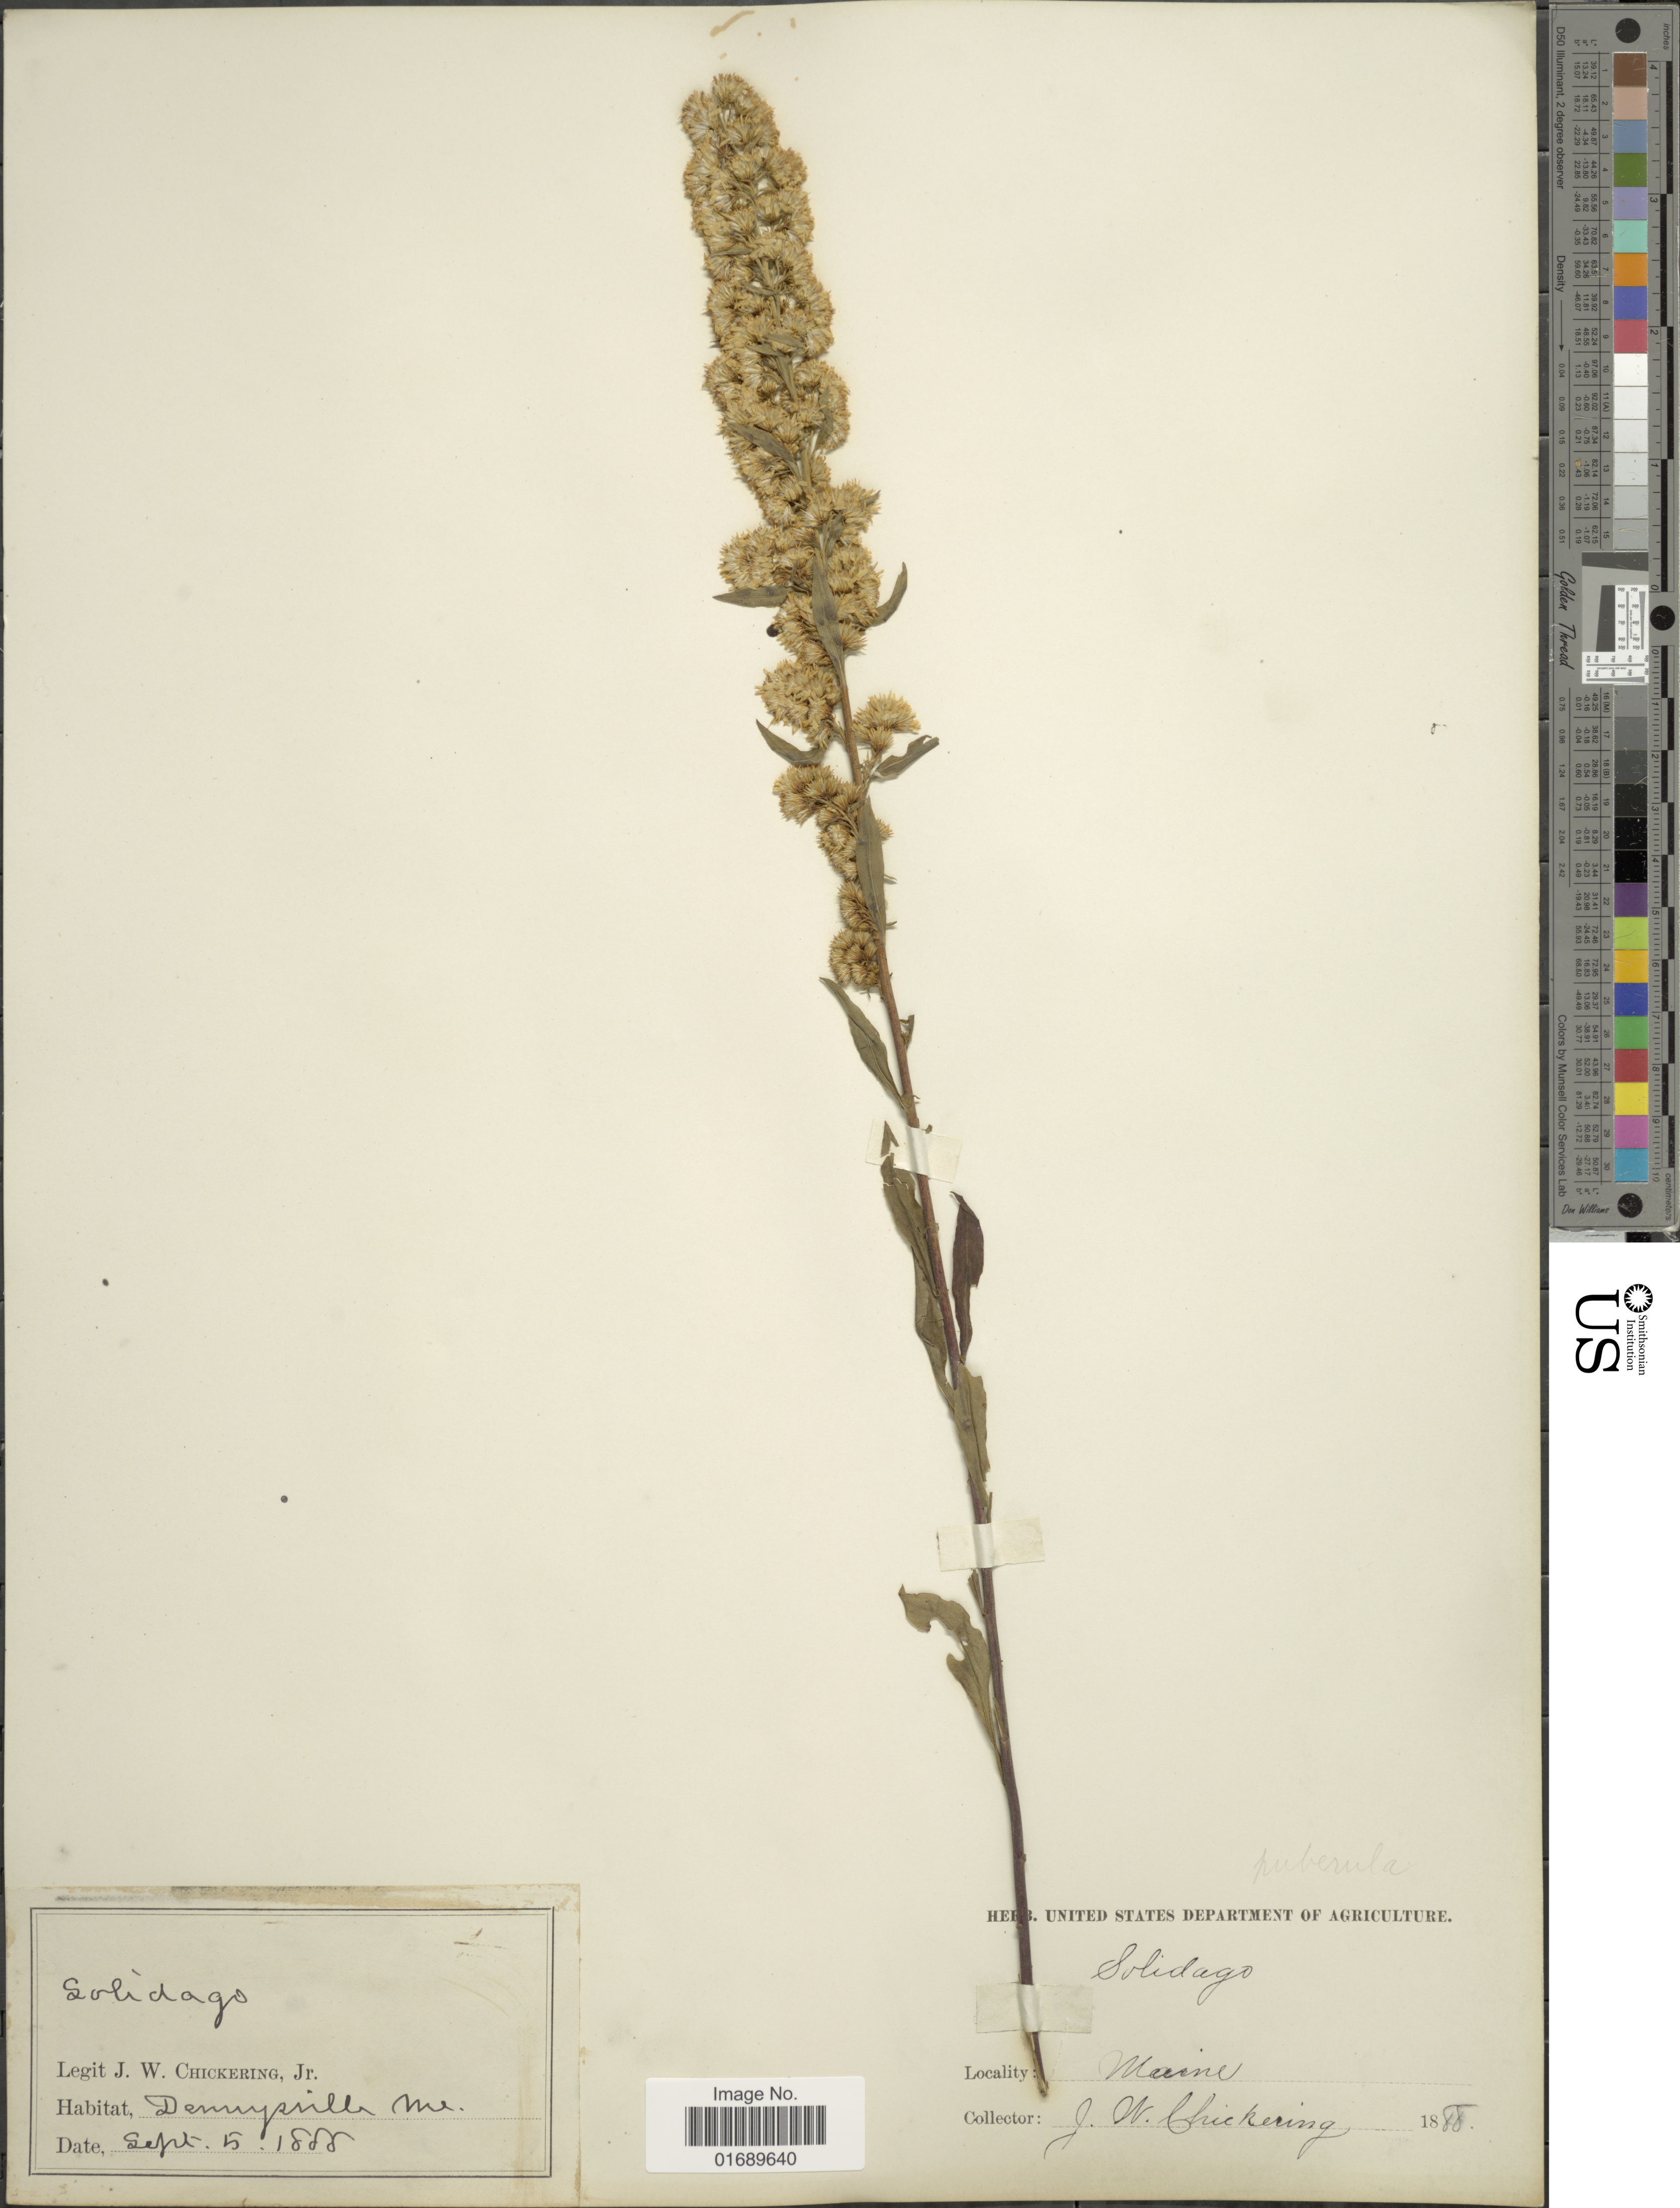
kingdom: Plantae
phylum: Tracheophyta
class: Magnoliopsida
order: Asterales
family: Asteraceae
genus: Solidago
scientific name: Solidago puberula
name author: Nutt.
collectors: J. W. Chickering Jr.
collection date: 1888-09-05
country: United States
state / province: Maine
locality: Dennysville